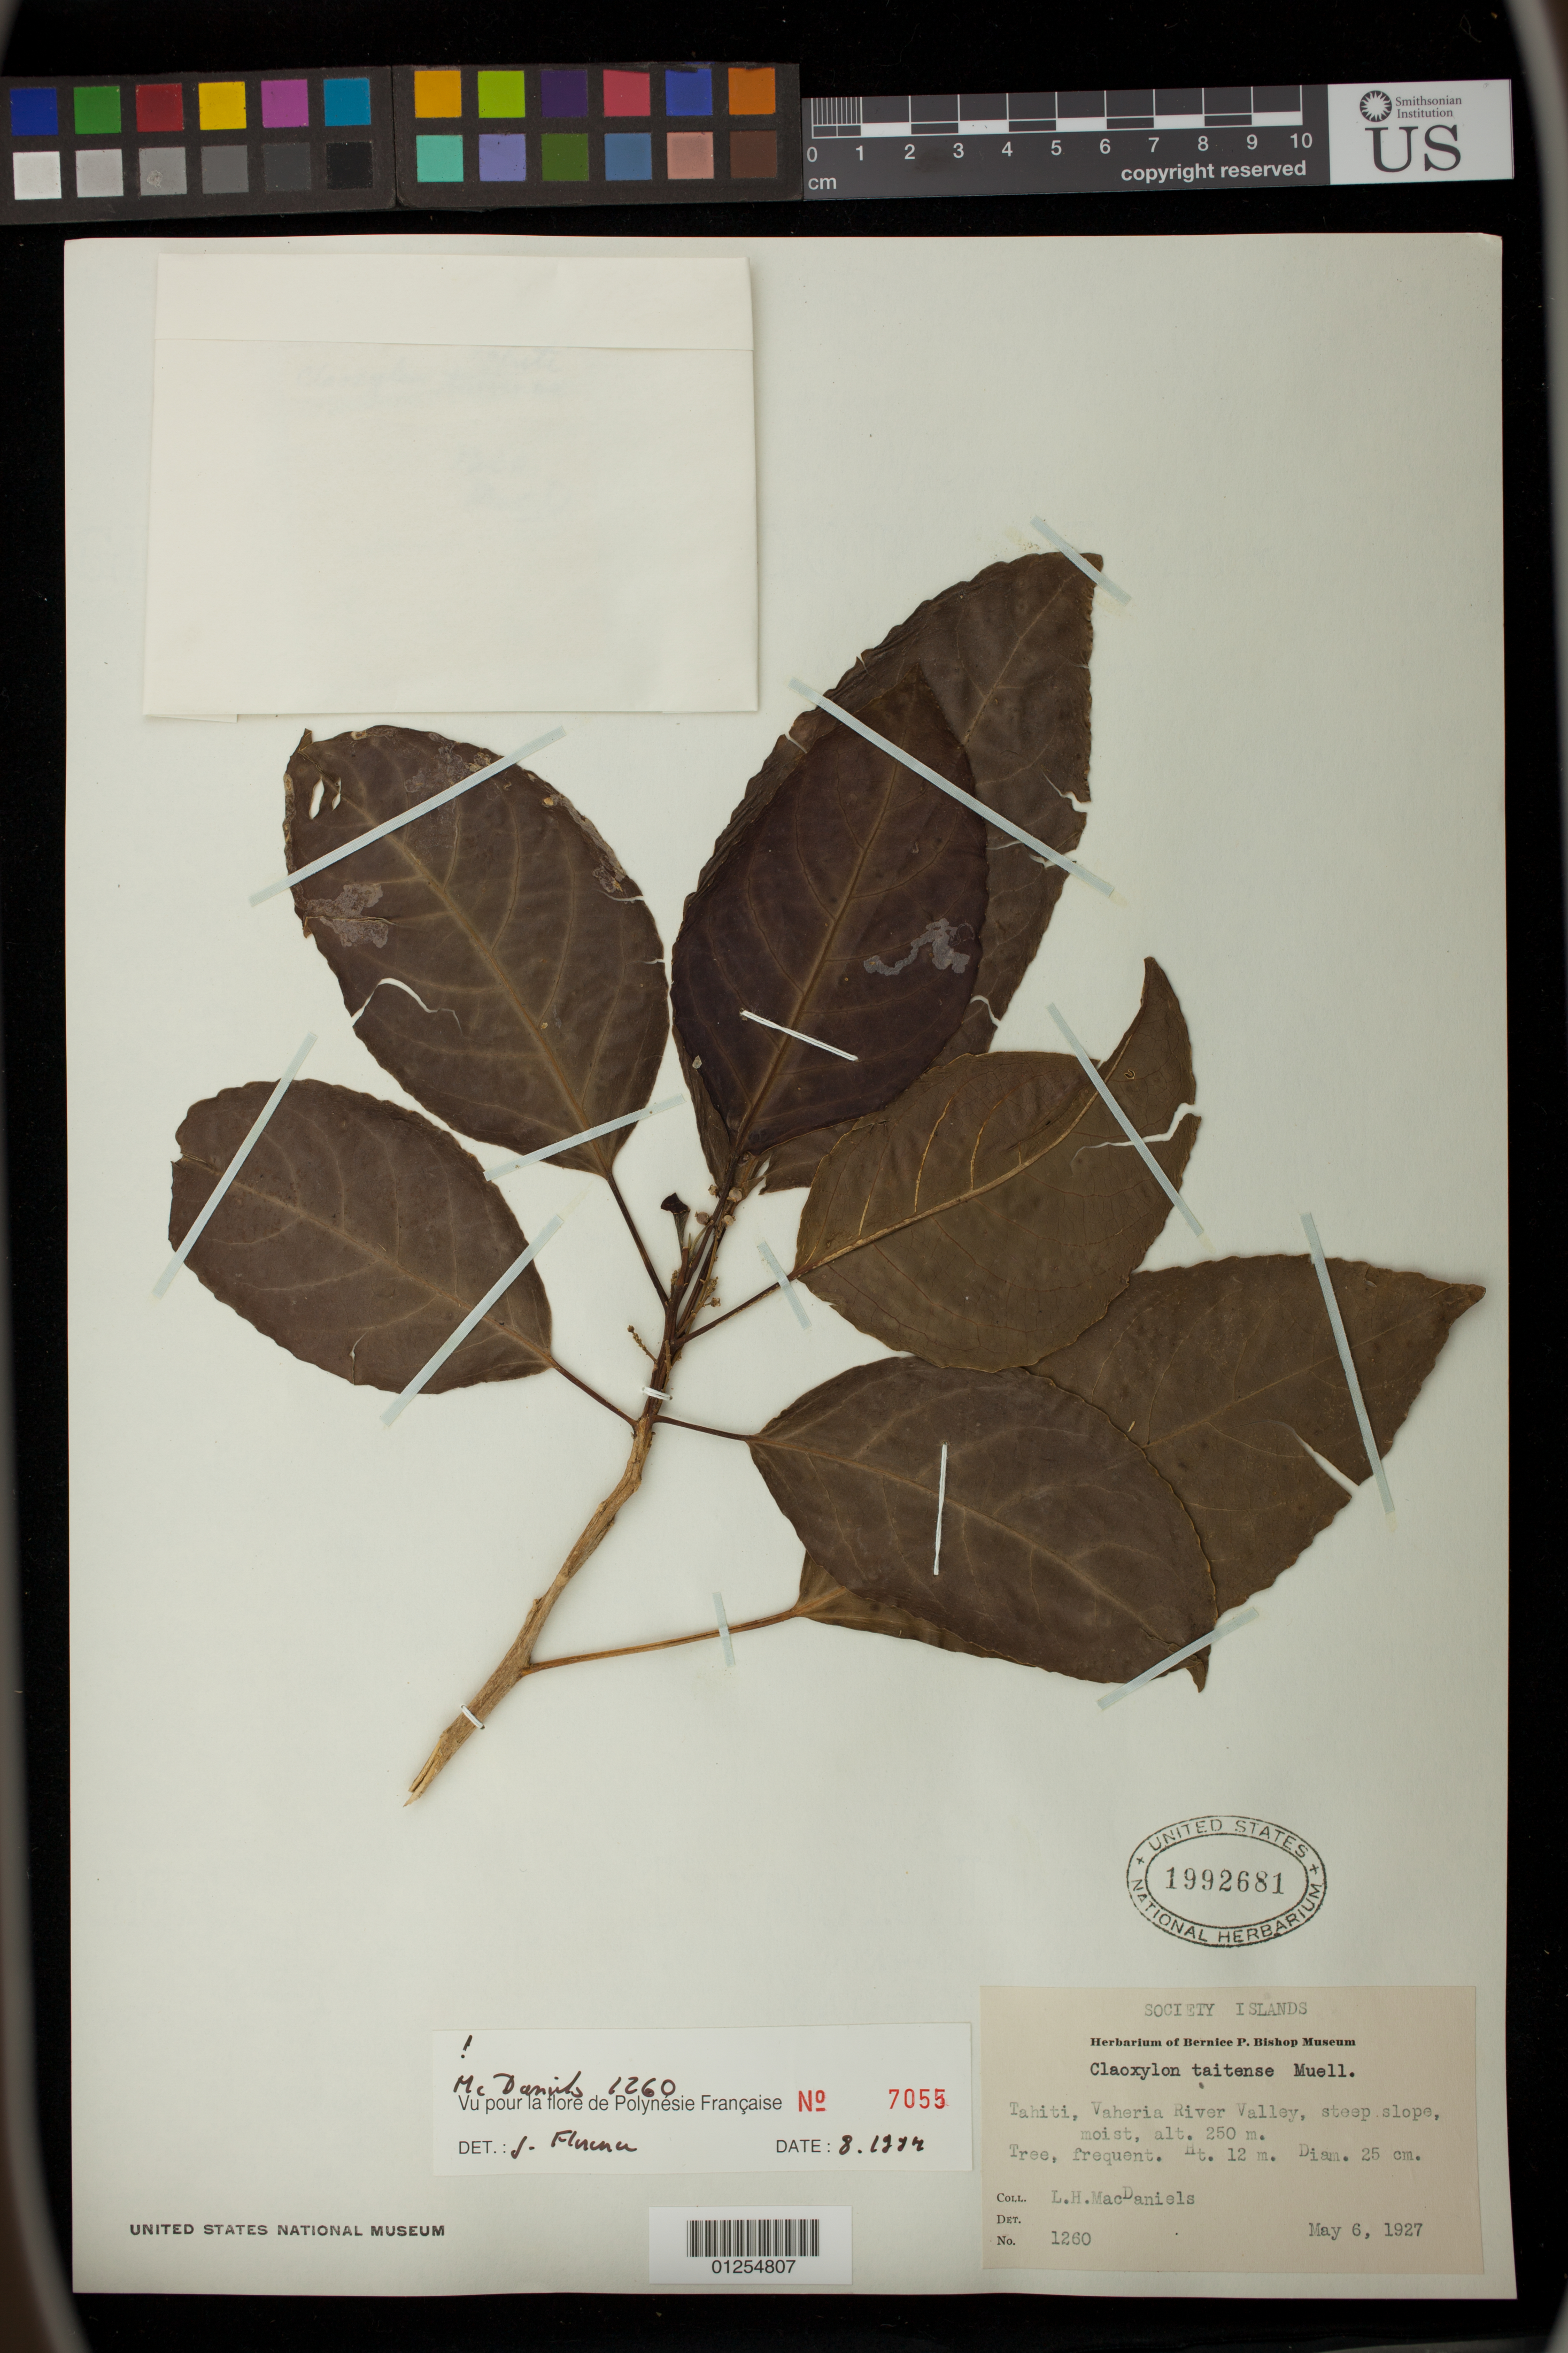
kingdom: Plantae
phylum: Tracheophyta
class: Magnoliopsida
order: Malpighiales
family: Euphorbiaceae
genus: Claoxylon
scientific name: Claoxylon taitense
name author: Müll. Arg.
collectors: L. MacDaniels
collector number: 1260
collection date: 1927-05-06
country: French Polynesia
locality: Vaheria River Valley, steep slope, Tahiti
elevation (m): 250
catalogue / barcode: US 1992681